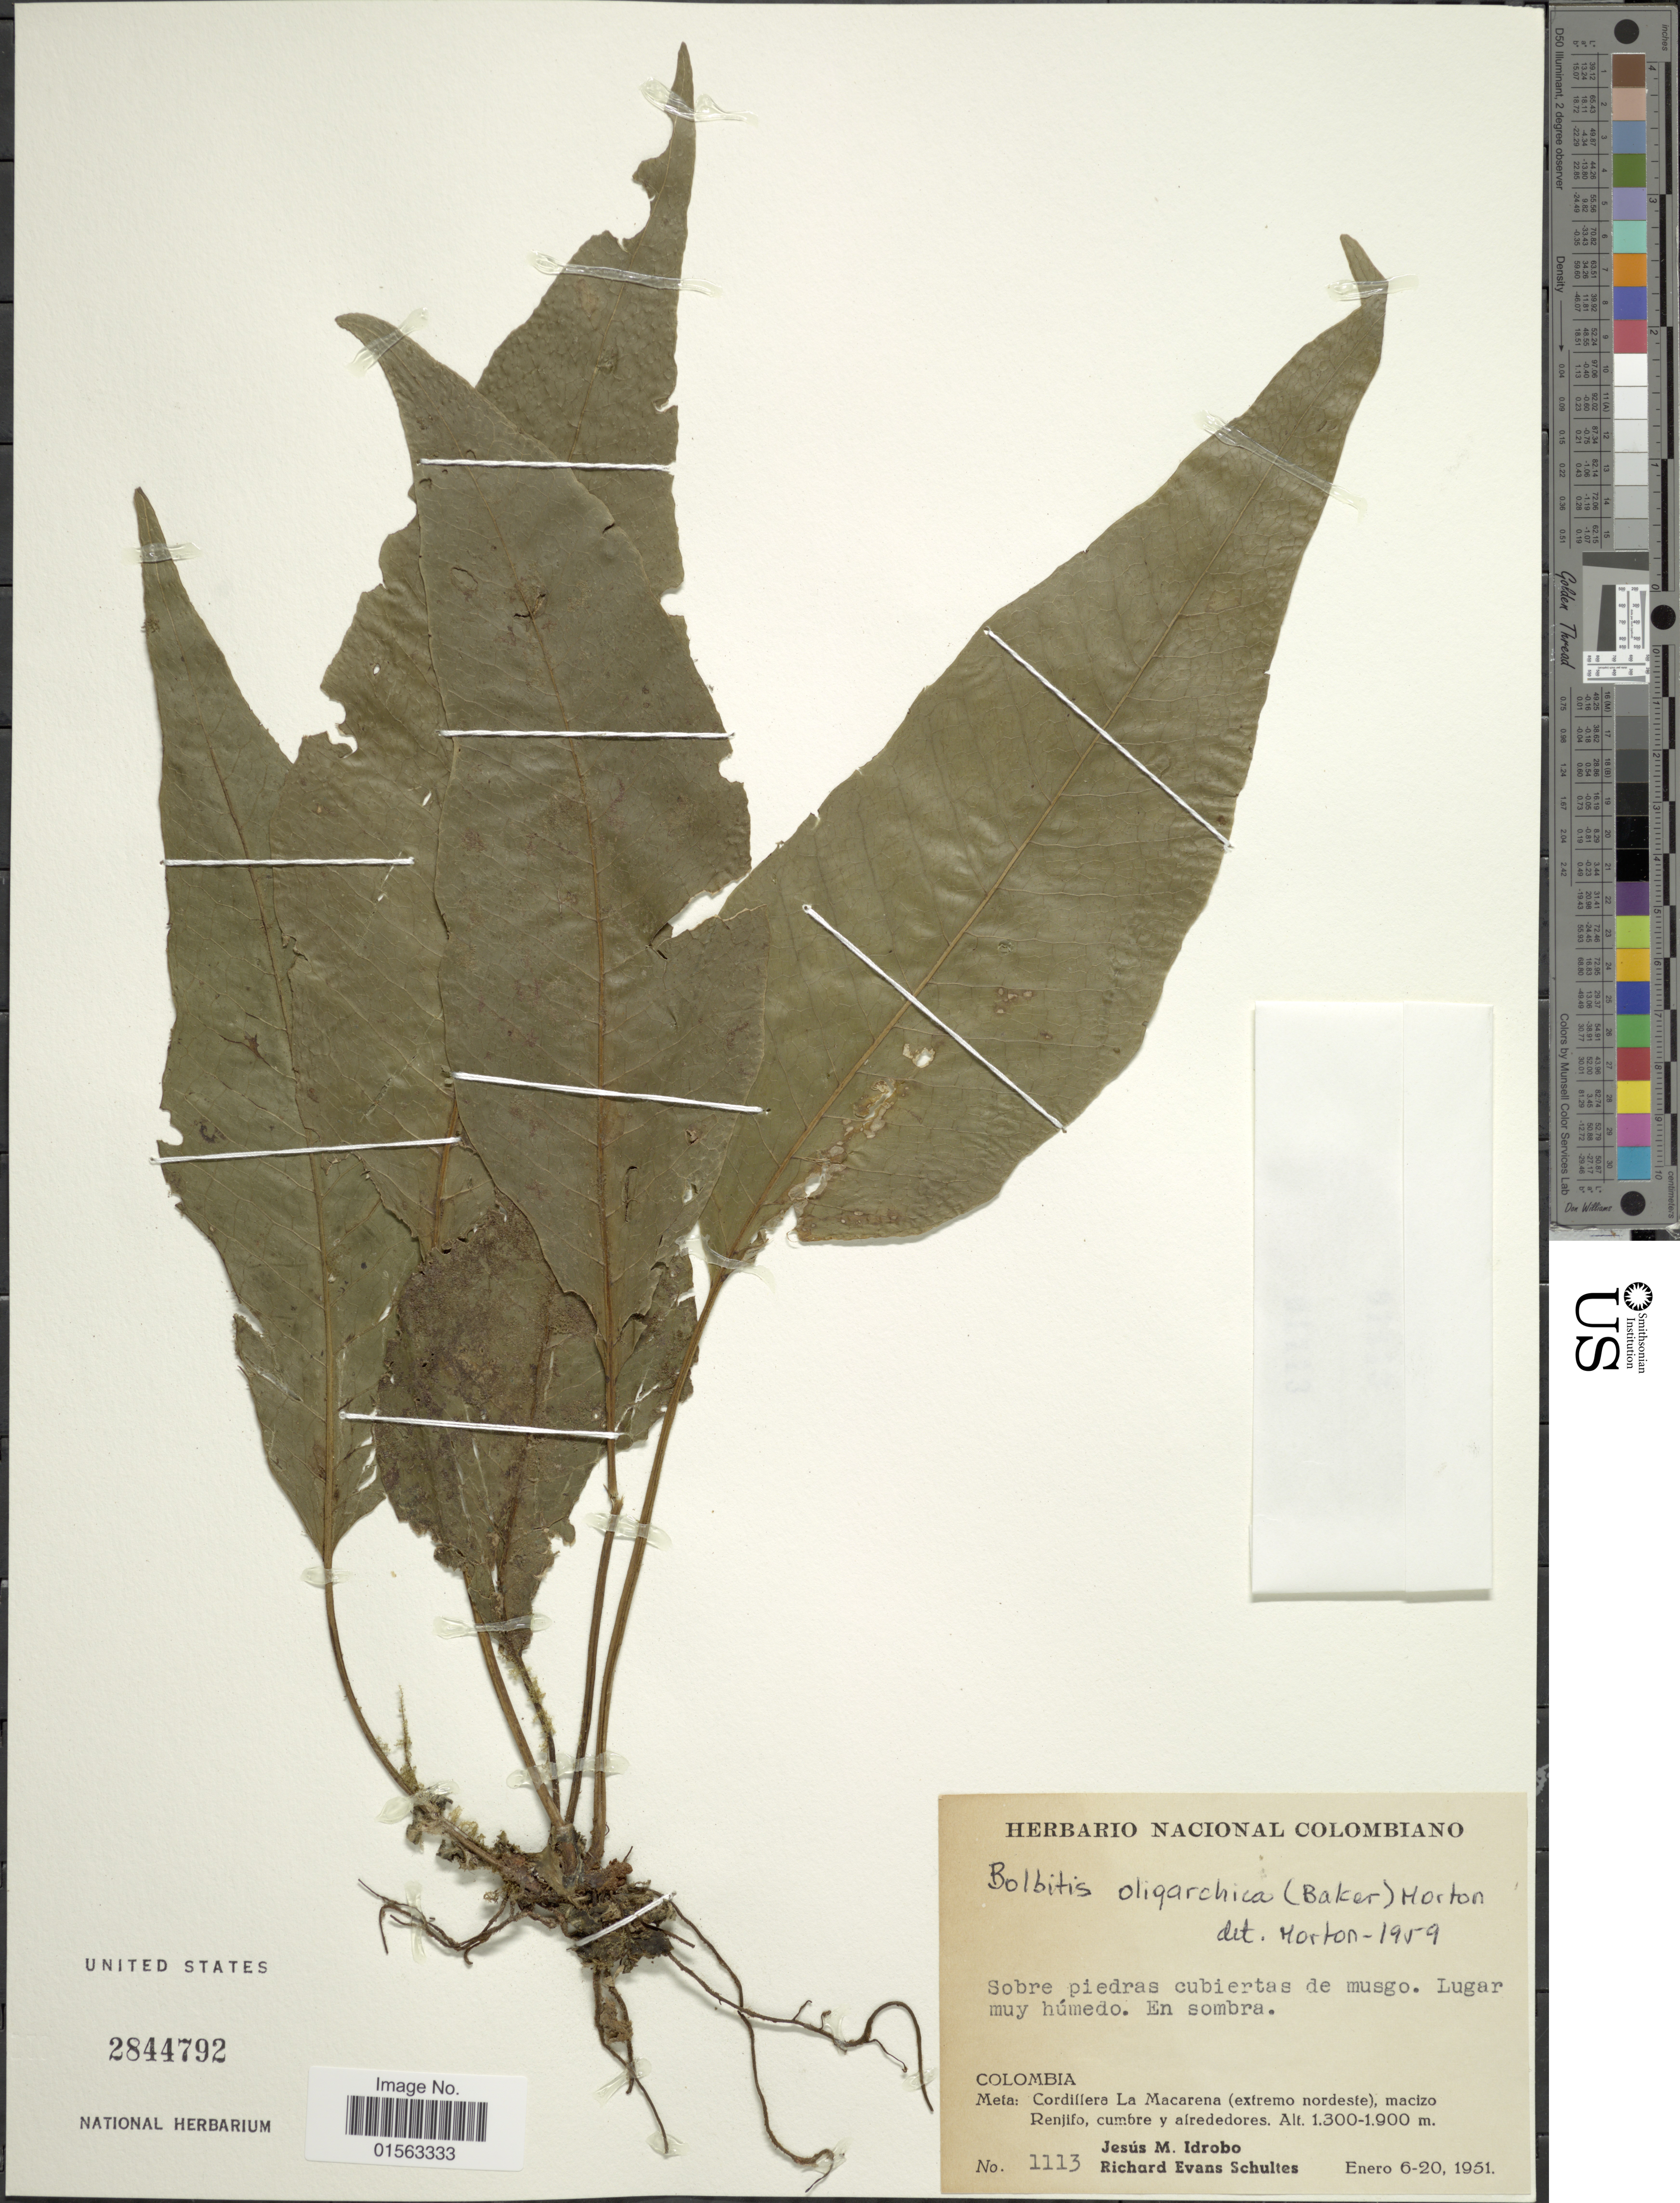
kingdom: Plantae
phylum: Tracheophyta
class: Polypodiopsida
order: Polypodiales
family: Dryopteridaceae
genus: Mickelia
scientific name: Mickelia oligarchica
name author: (Baker) R.C. Moran et al.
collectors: J. M. Idrobo & R. E. Schultes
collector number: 1113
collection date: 1951-01-06/1951-01-20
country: Colombia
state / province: Meta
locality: Meta: Cordillera La Macarena (extremo nordeste), macizo Renjifo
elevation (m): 1300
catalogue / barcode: US 2844792